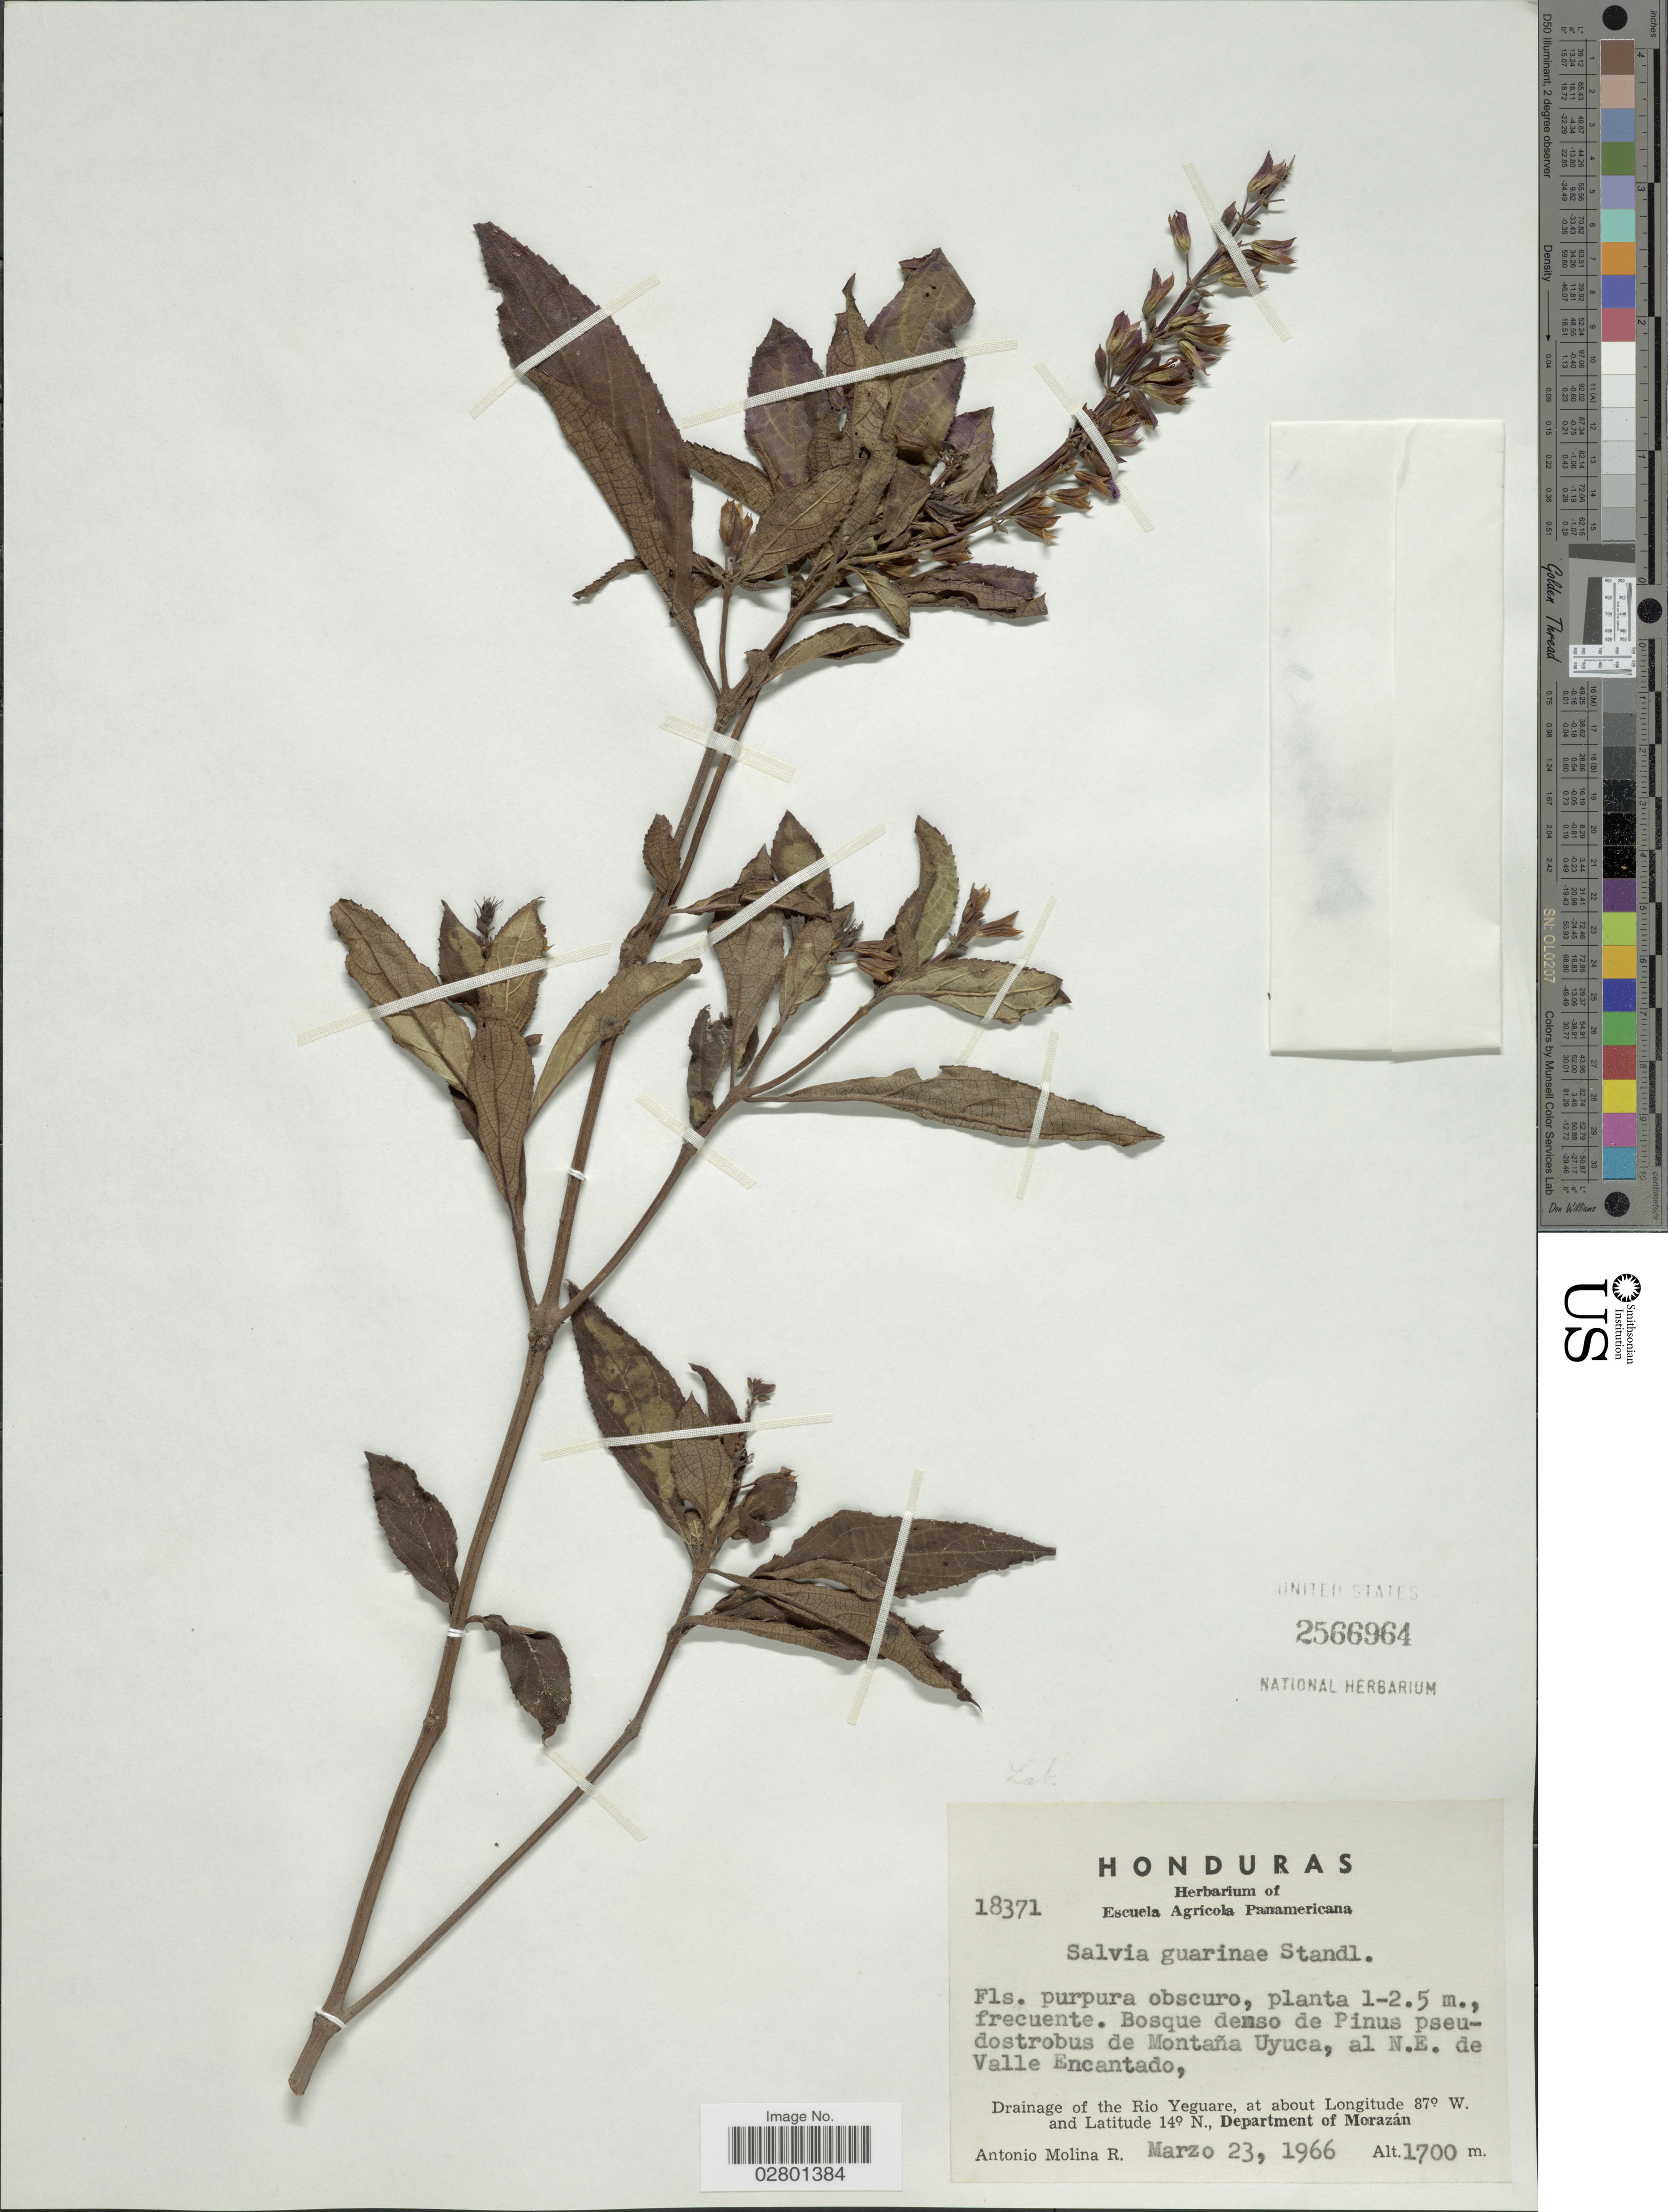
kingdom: Plantae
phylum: Tracheophyta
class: Magnoliopsida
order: Lamiales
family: Lamiaceae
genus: Salvia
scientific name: Salvia guarinae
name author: Standl.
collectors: A. Molina R.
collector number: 18371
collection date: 1966-03-23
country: Honduras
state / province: Fco. Morazán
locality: Bosque denso de Pinus pseudostrobus de Montaña Uyuca, al N.E. de Valle Encantado, Drainage of the Rio Yeguare, Department of Morazán.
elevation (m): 1700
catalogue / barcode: US 2566964